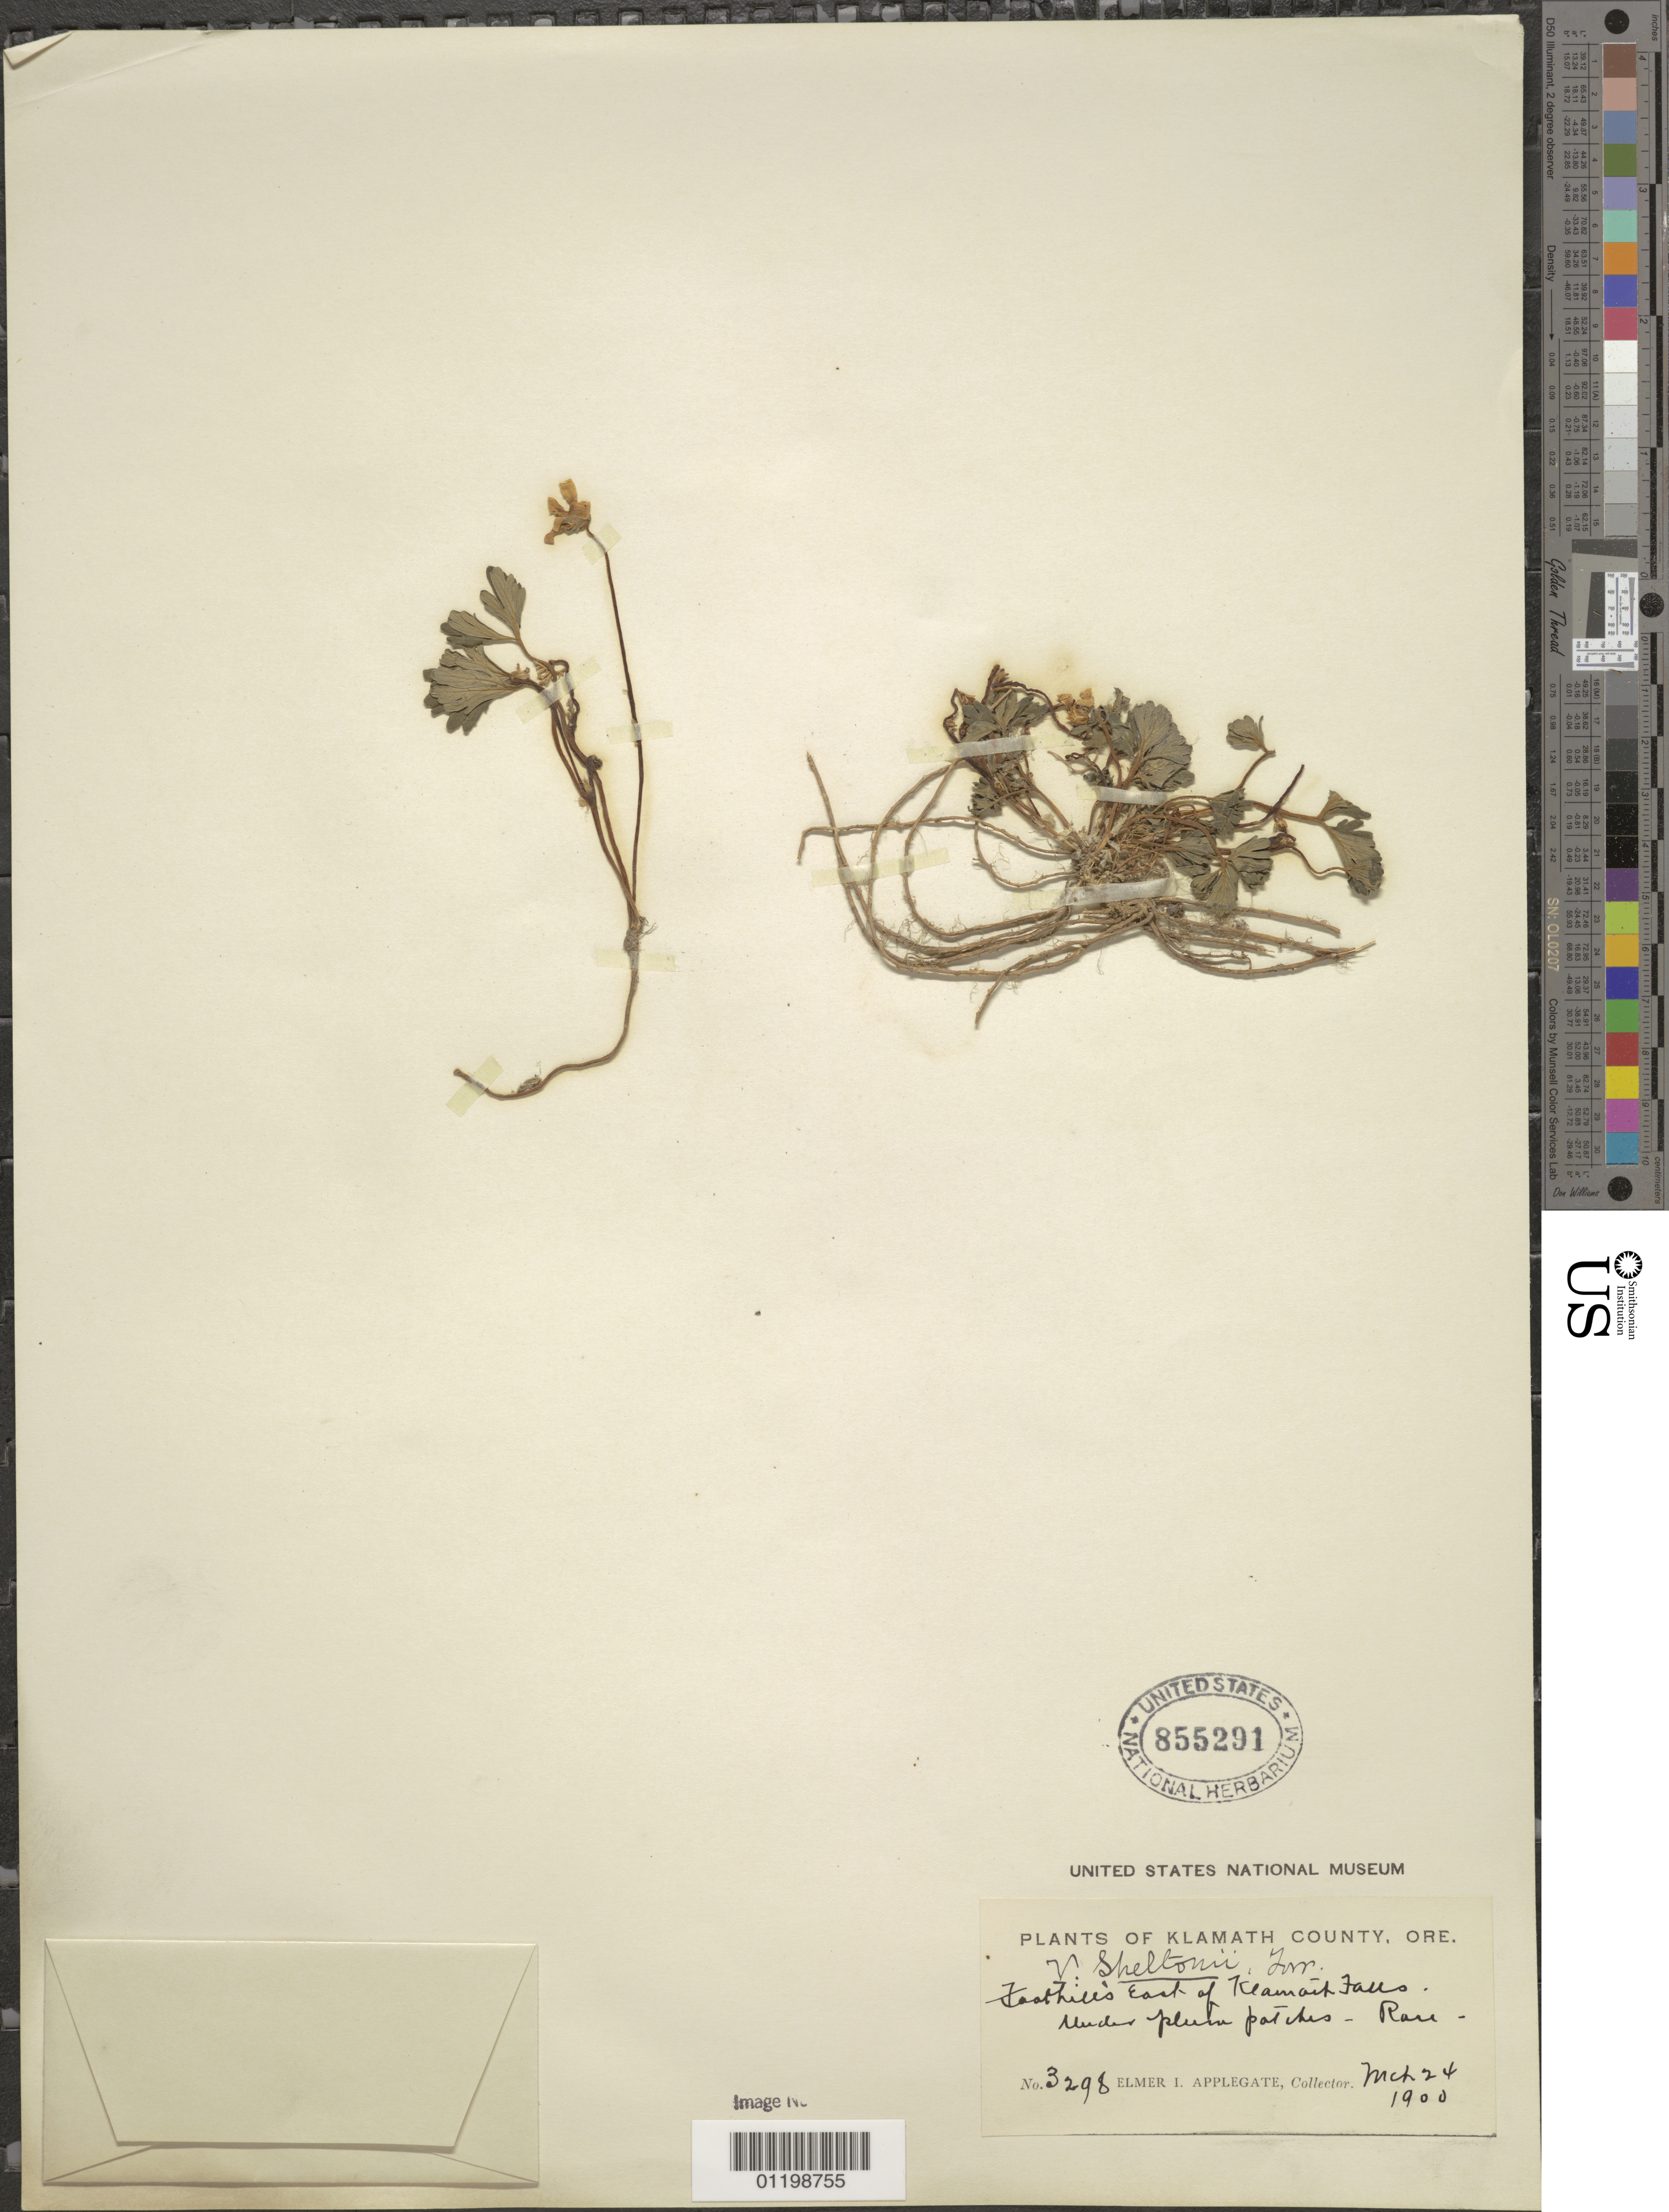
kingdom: Plantae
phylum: Tracheophyta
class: Magnoliopsida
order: Malpighiales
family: Violaceae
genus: Viola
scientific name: Viola sheltonii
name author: Torr.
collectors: E. I. Applegate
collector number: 3298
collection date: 1900-03-24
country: United States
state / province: Oregon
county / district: Klamath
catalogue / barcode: US 855291